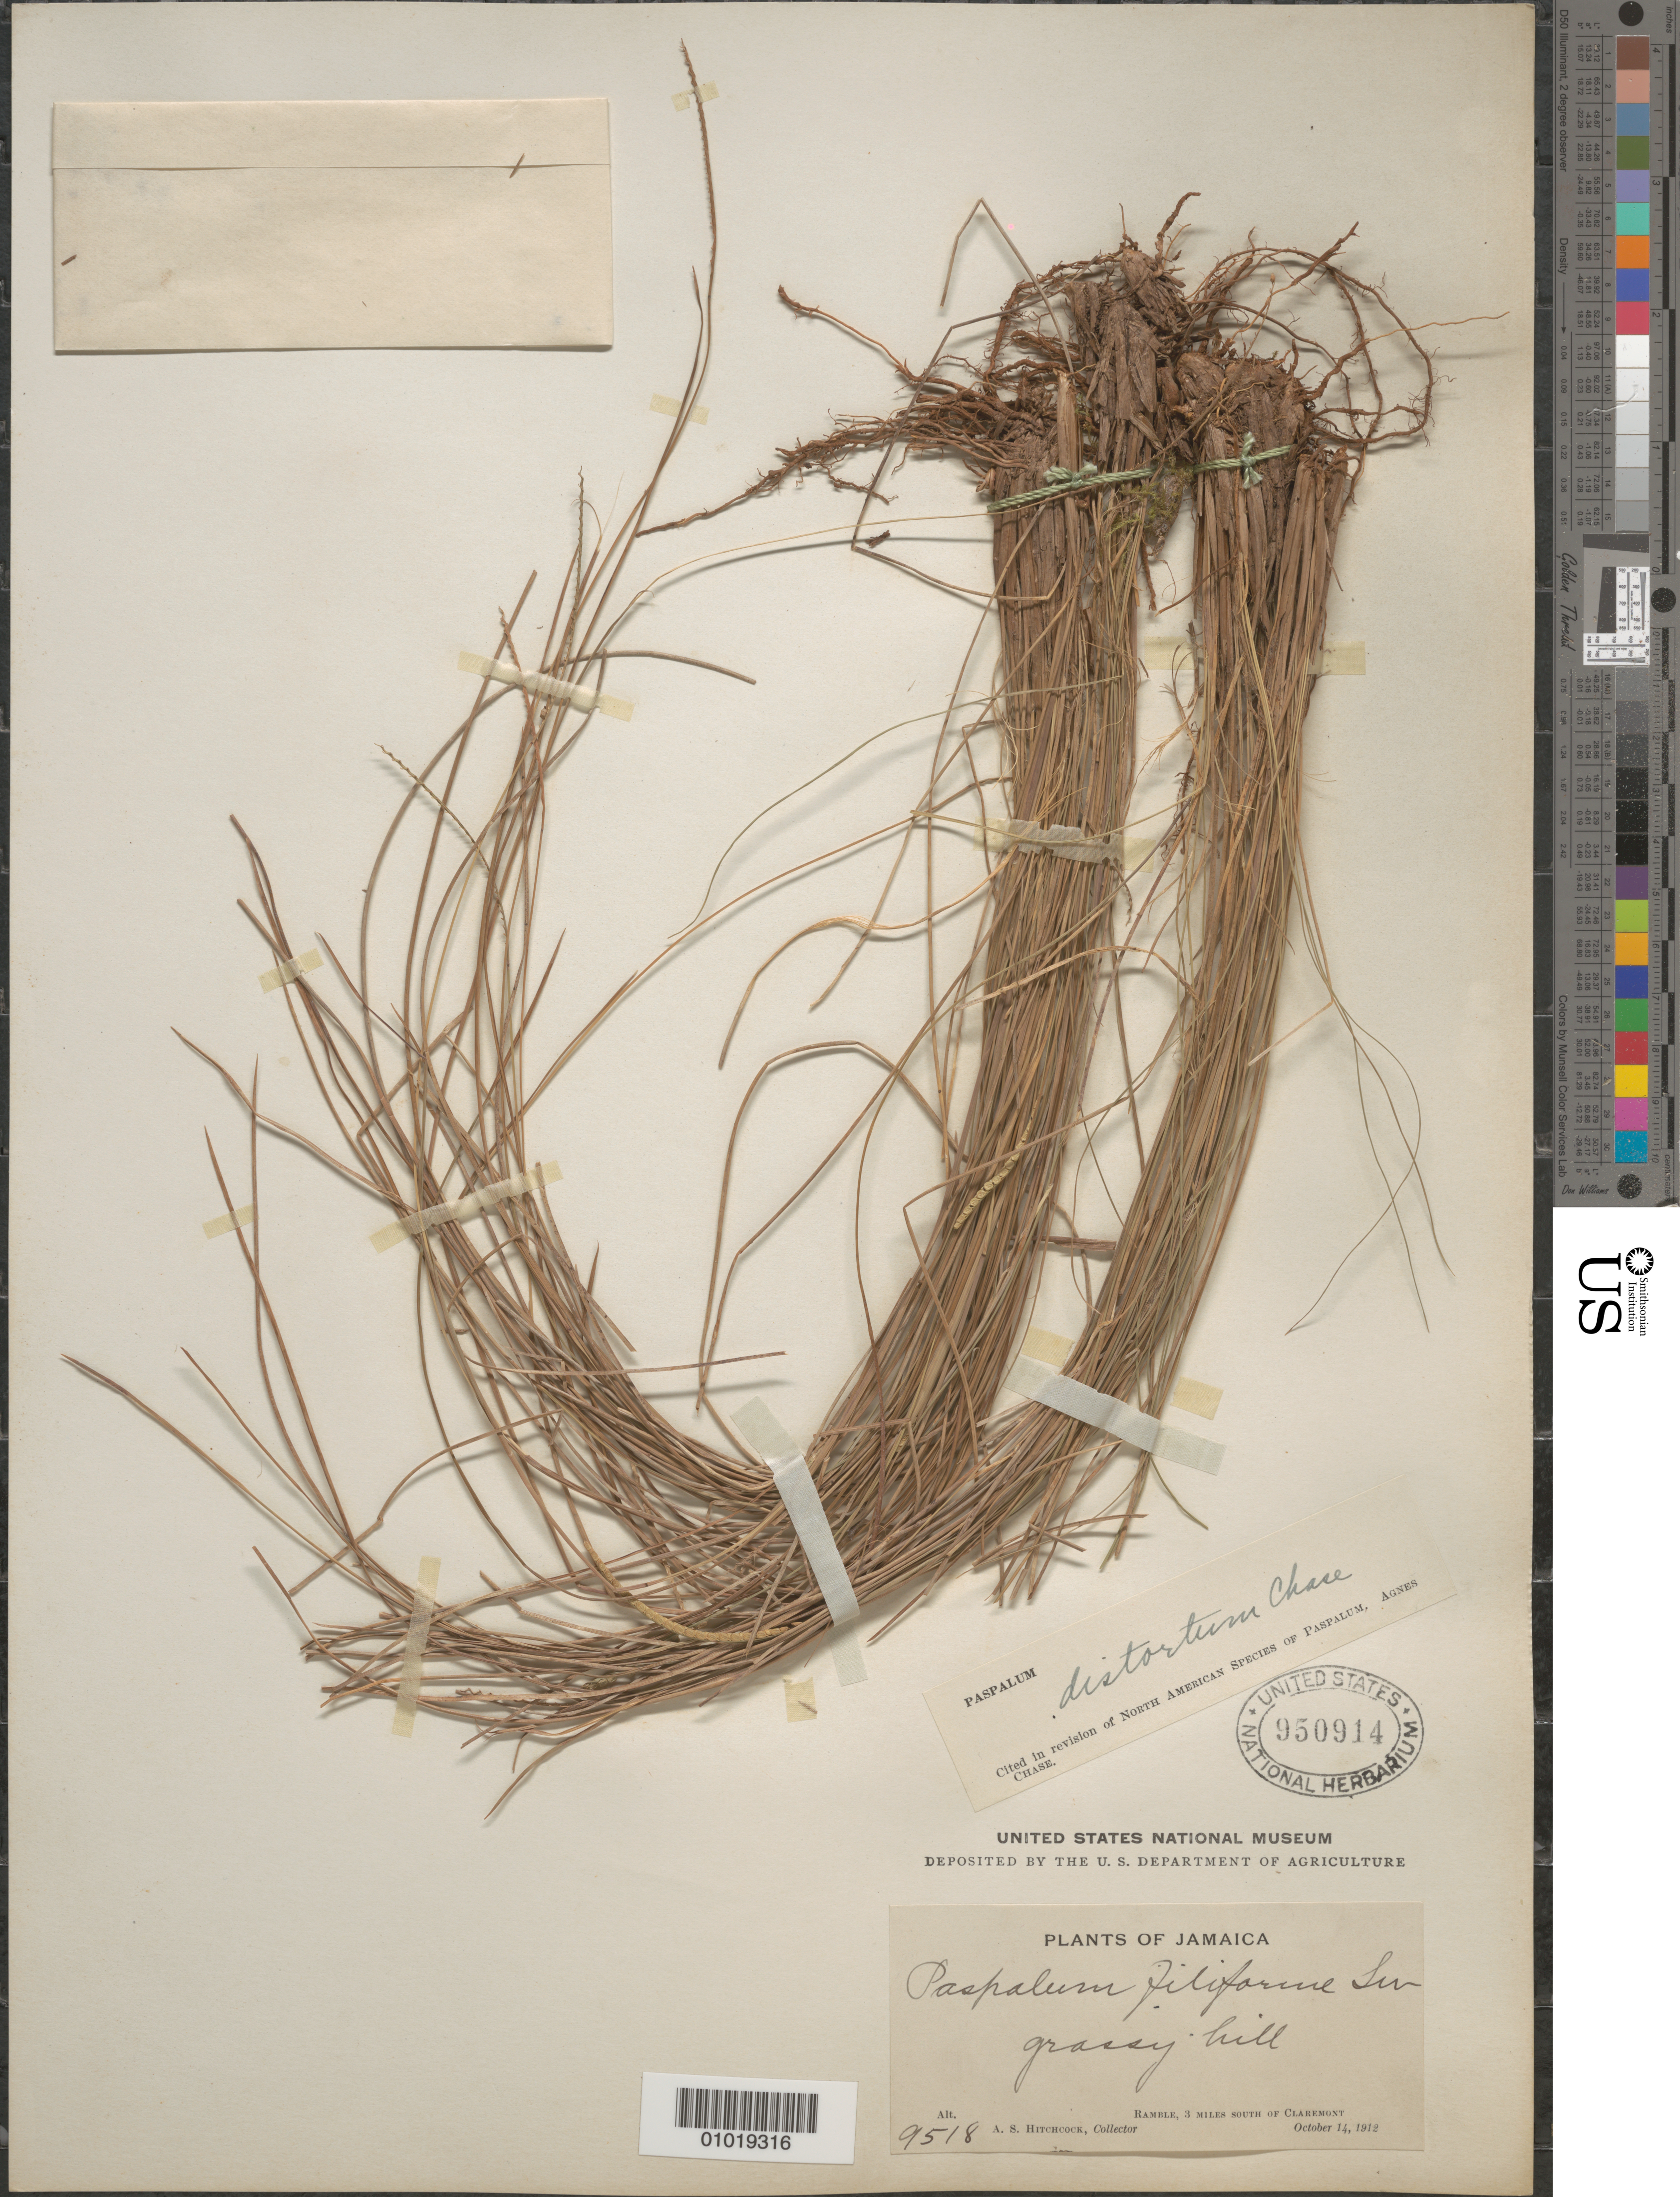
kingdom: Plantae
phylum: Tracheophyta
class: Liliopsida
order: Poales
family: Poaceae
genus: Paspalum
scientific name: Paspalum distortum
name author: Chase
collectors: A. S. Hitchcock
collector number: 9518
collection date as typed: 14 Oct 1912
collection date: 1912-10-14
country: Jamaica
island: Jamaica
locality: Ramble, 3 m S of Claremont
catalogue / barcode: US 950914